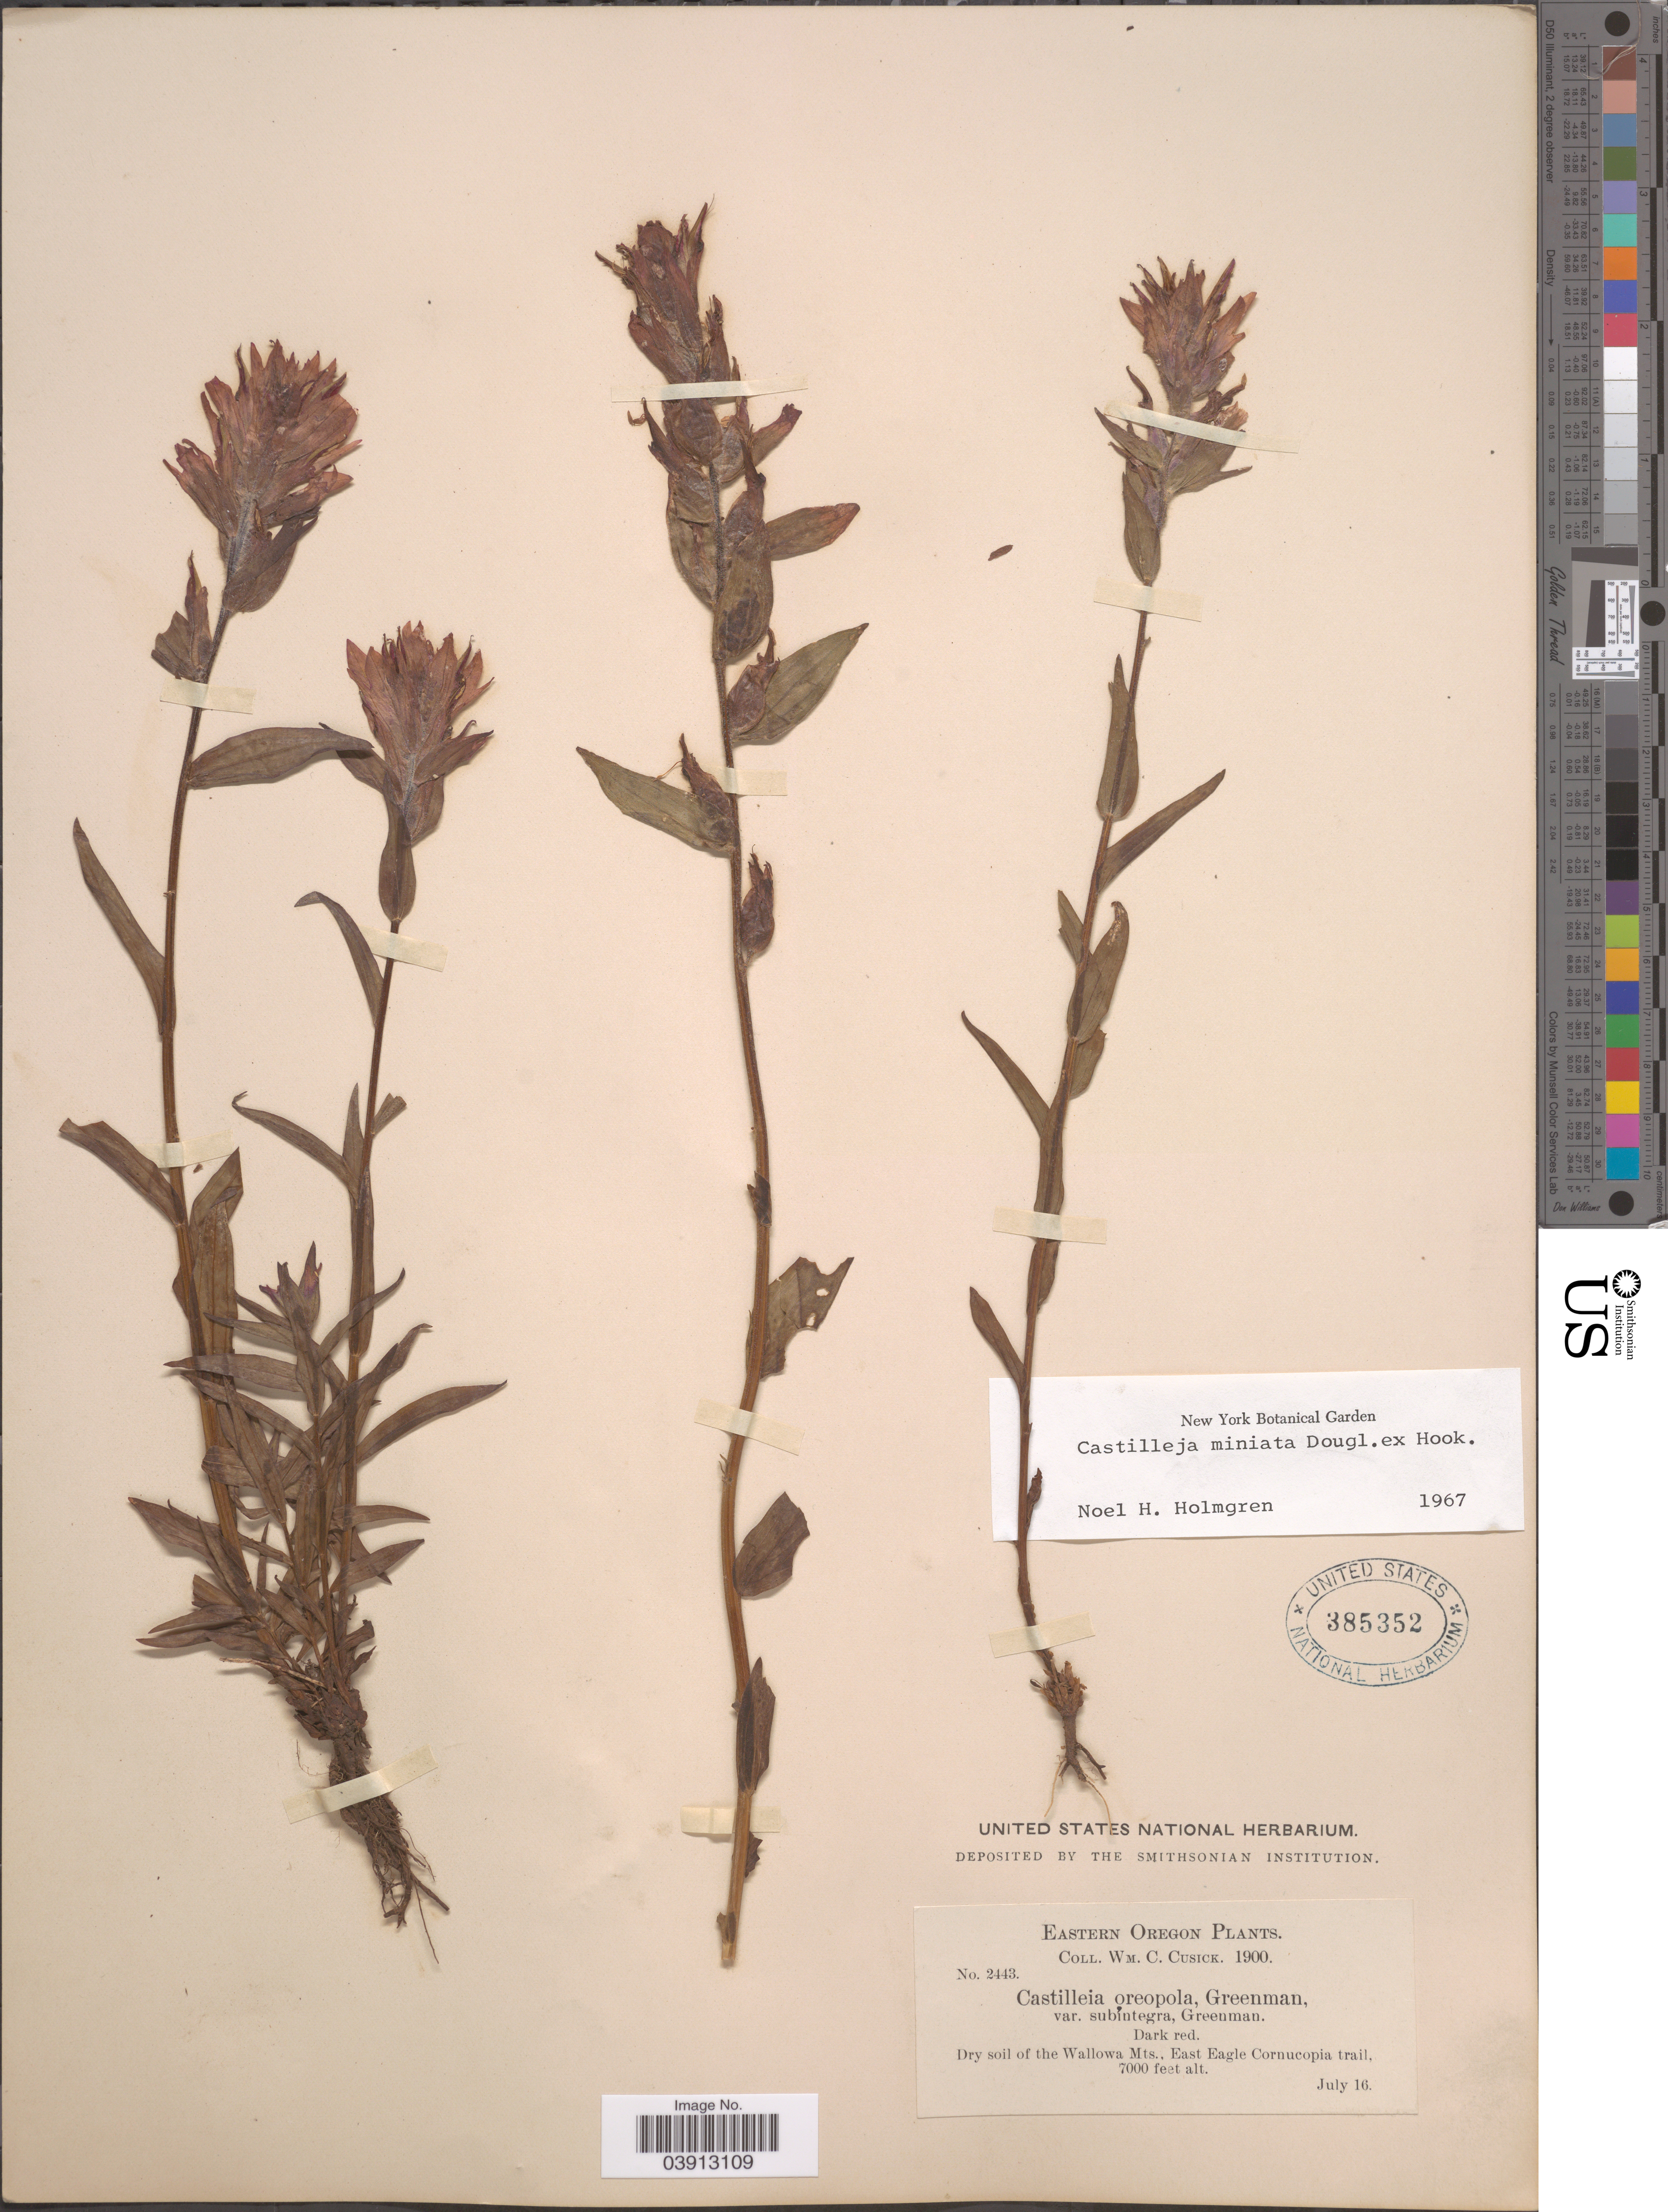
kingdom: Plantae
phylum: Tracheophyta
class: Magnoliopsida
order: Lamiales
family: Orobanchaceae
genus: Castilleja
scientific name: Castilleja miniata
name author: Douglas ex Hook.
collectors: W. C. Cusick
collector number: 2443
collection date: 1900-07-16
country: United States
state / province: Oregon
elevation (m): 2134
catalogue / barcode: US 385352